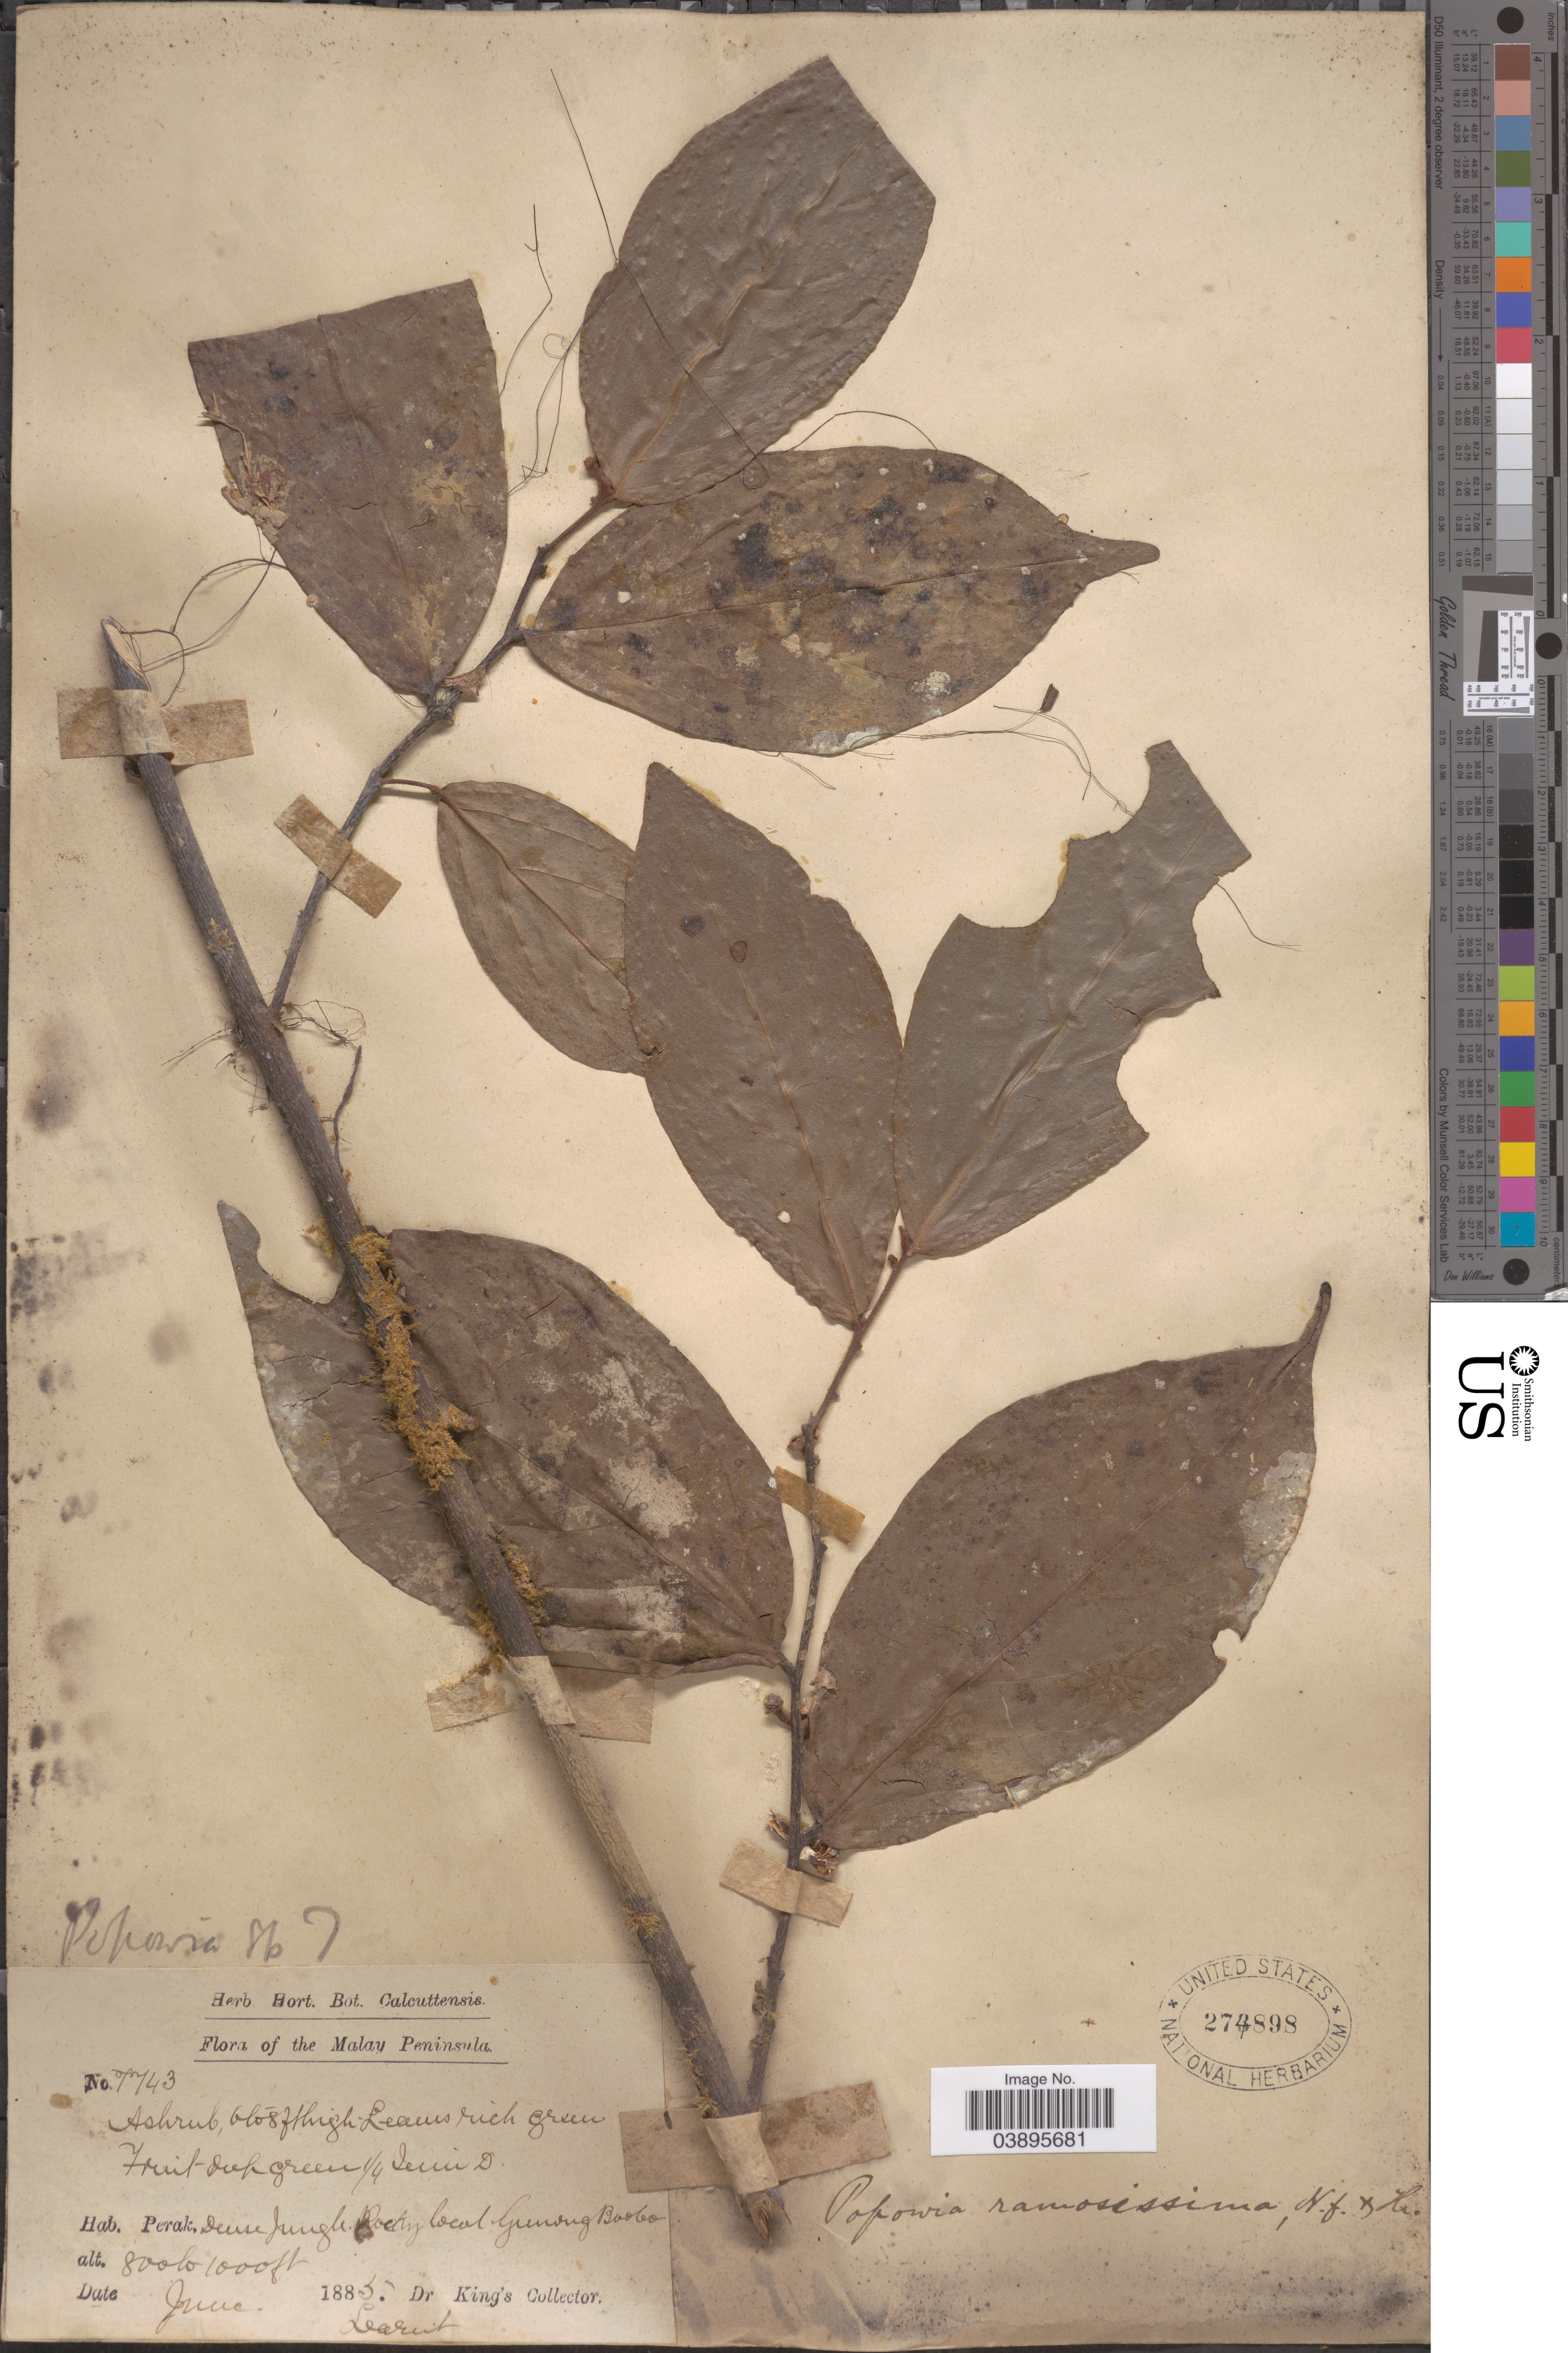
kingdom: Plantae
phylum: Tracheophyta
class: Magnoliopsida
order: Magnoliales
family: Annonaceae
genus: Popowia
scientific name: Popowia ramosissima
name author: Hook. f. & Thomson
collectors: Dr. King's collector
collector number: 7743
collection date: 1885-06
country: Malaysia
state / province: Perak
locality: The Malay Peninsula. Gunong Boobo. Larut.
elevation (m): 244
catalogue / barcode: US 274898